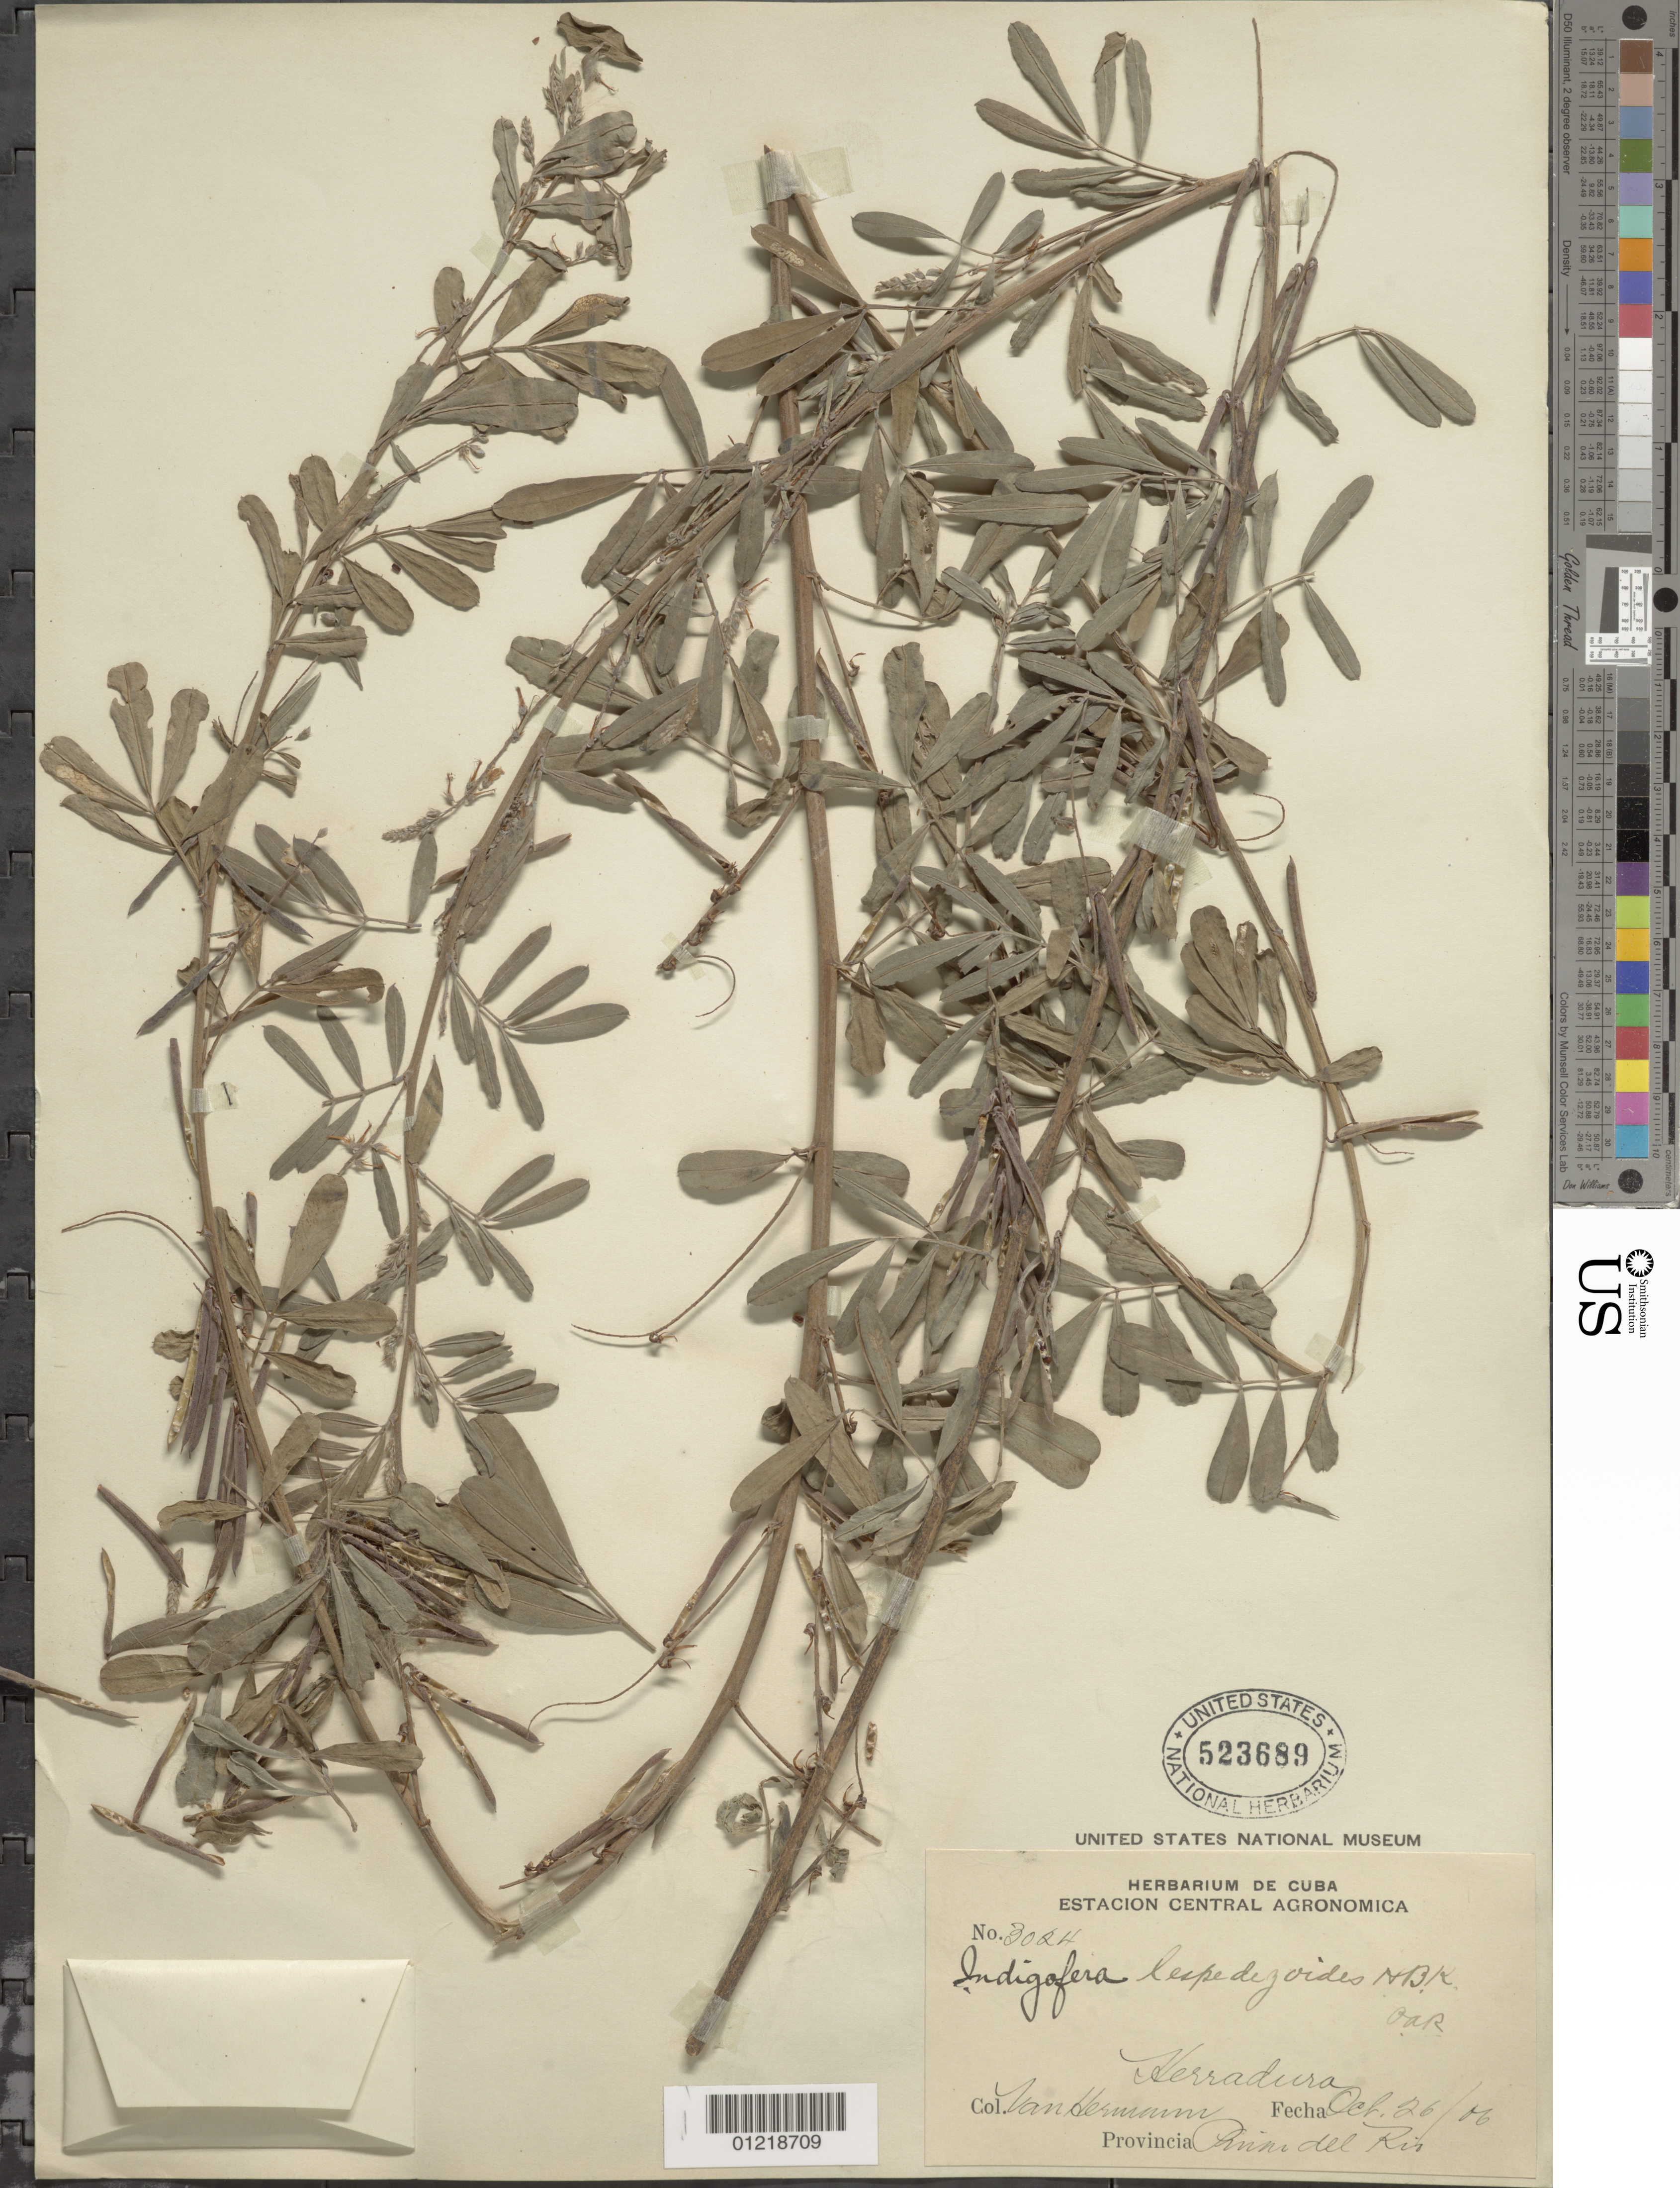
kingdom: Plantae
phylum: Tracheophyta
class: Magnoliopsida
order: Fabales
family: Fabaceae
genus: Indigofera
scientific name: Indigofera lespedezioides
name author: Kunth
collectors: H. A. Van Hermann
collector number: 3024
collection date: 1906-10-26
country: Cuba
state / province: Pinar del Río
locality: Herradura.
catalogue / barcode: US 523689